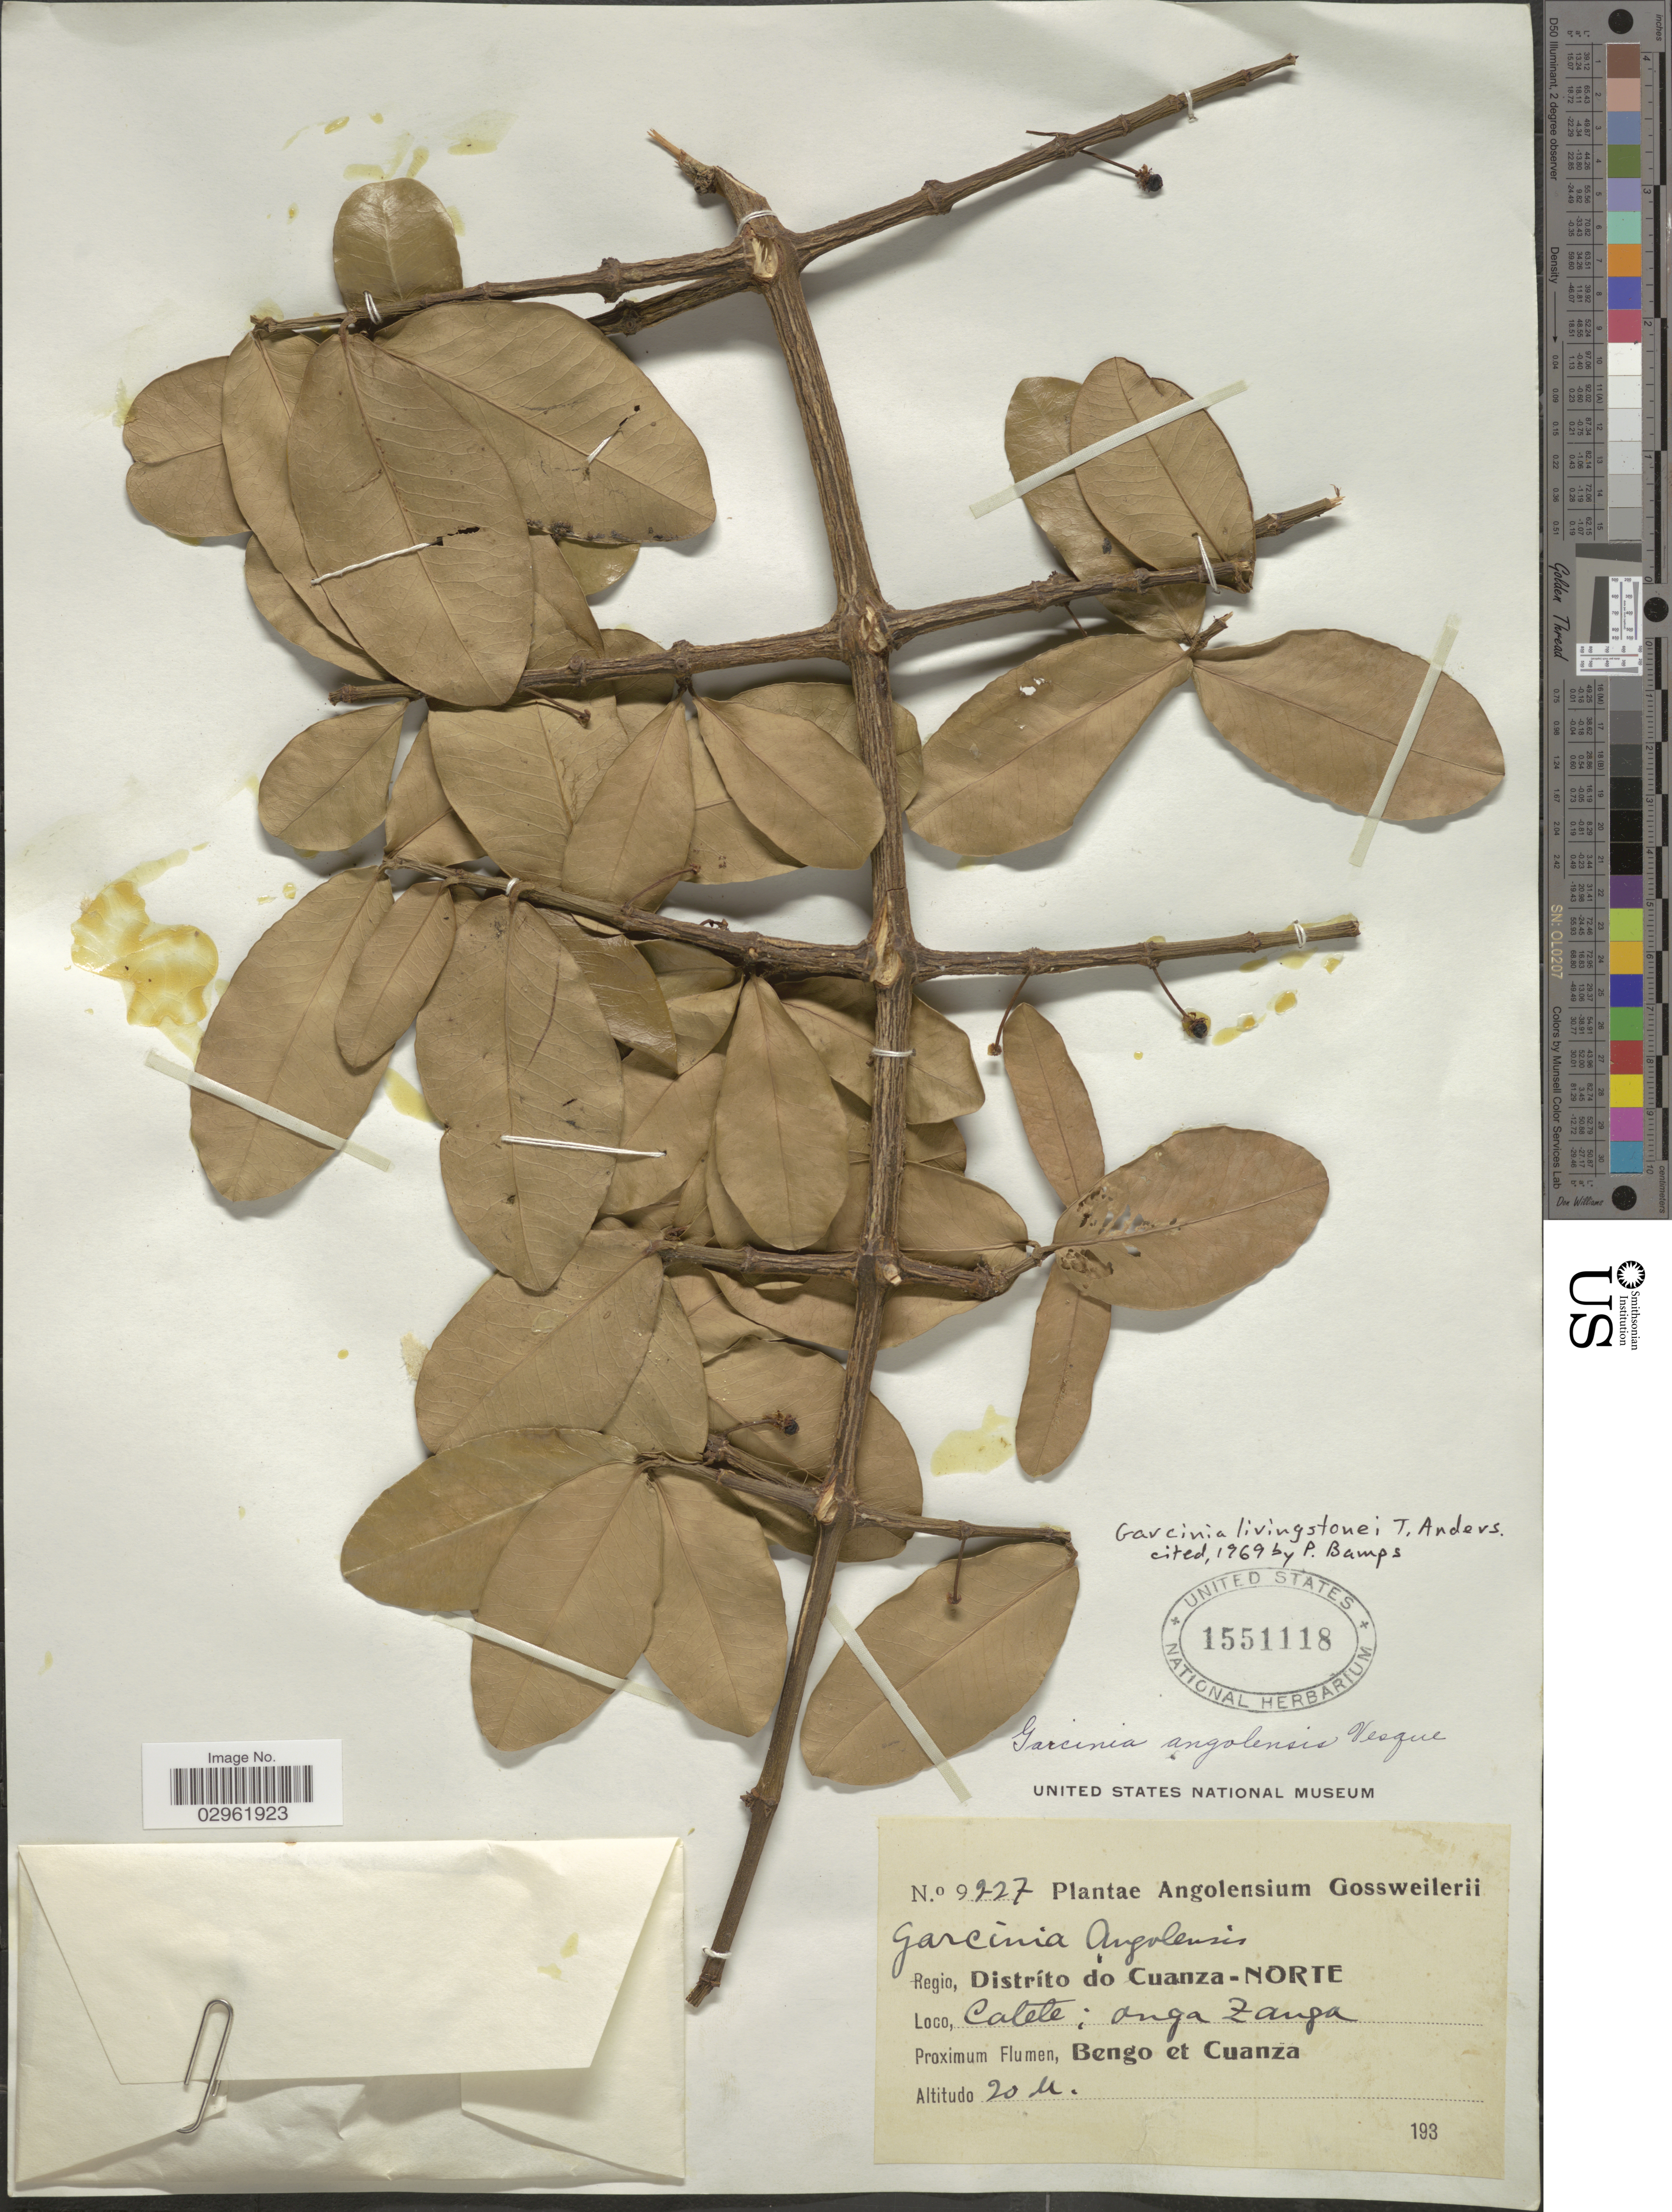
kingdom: Plantae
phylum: Tracheophyta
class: Magnoliopsida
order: Malpighiales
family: Clusiaceae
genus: Garcinia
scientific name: Garcinia livingstonei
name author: T. Anderson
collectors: -. Gossweiler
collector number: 9227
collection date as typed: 193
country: Angola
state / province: Cuanza Norte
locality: Regio Distrito do Cuanza-Norte, Calete.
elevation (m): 20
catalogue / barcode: US 1551118